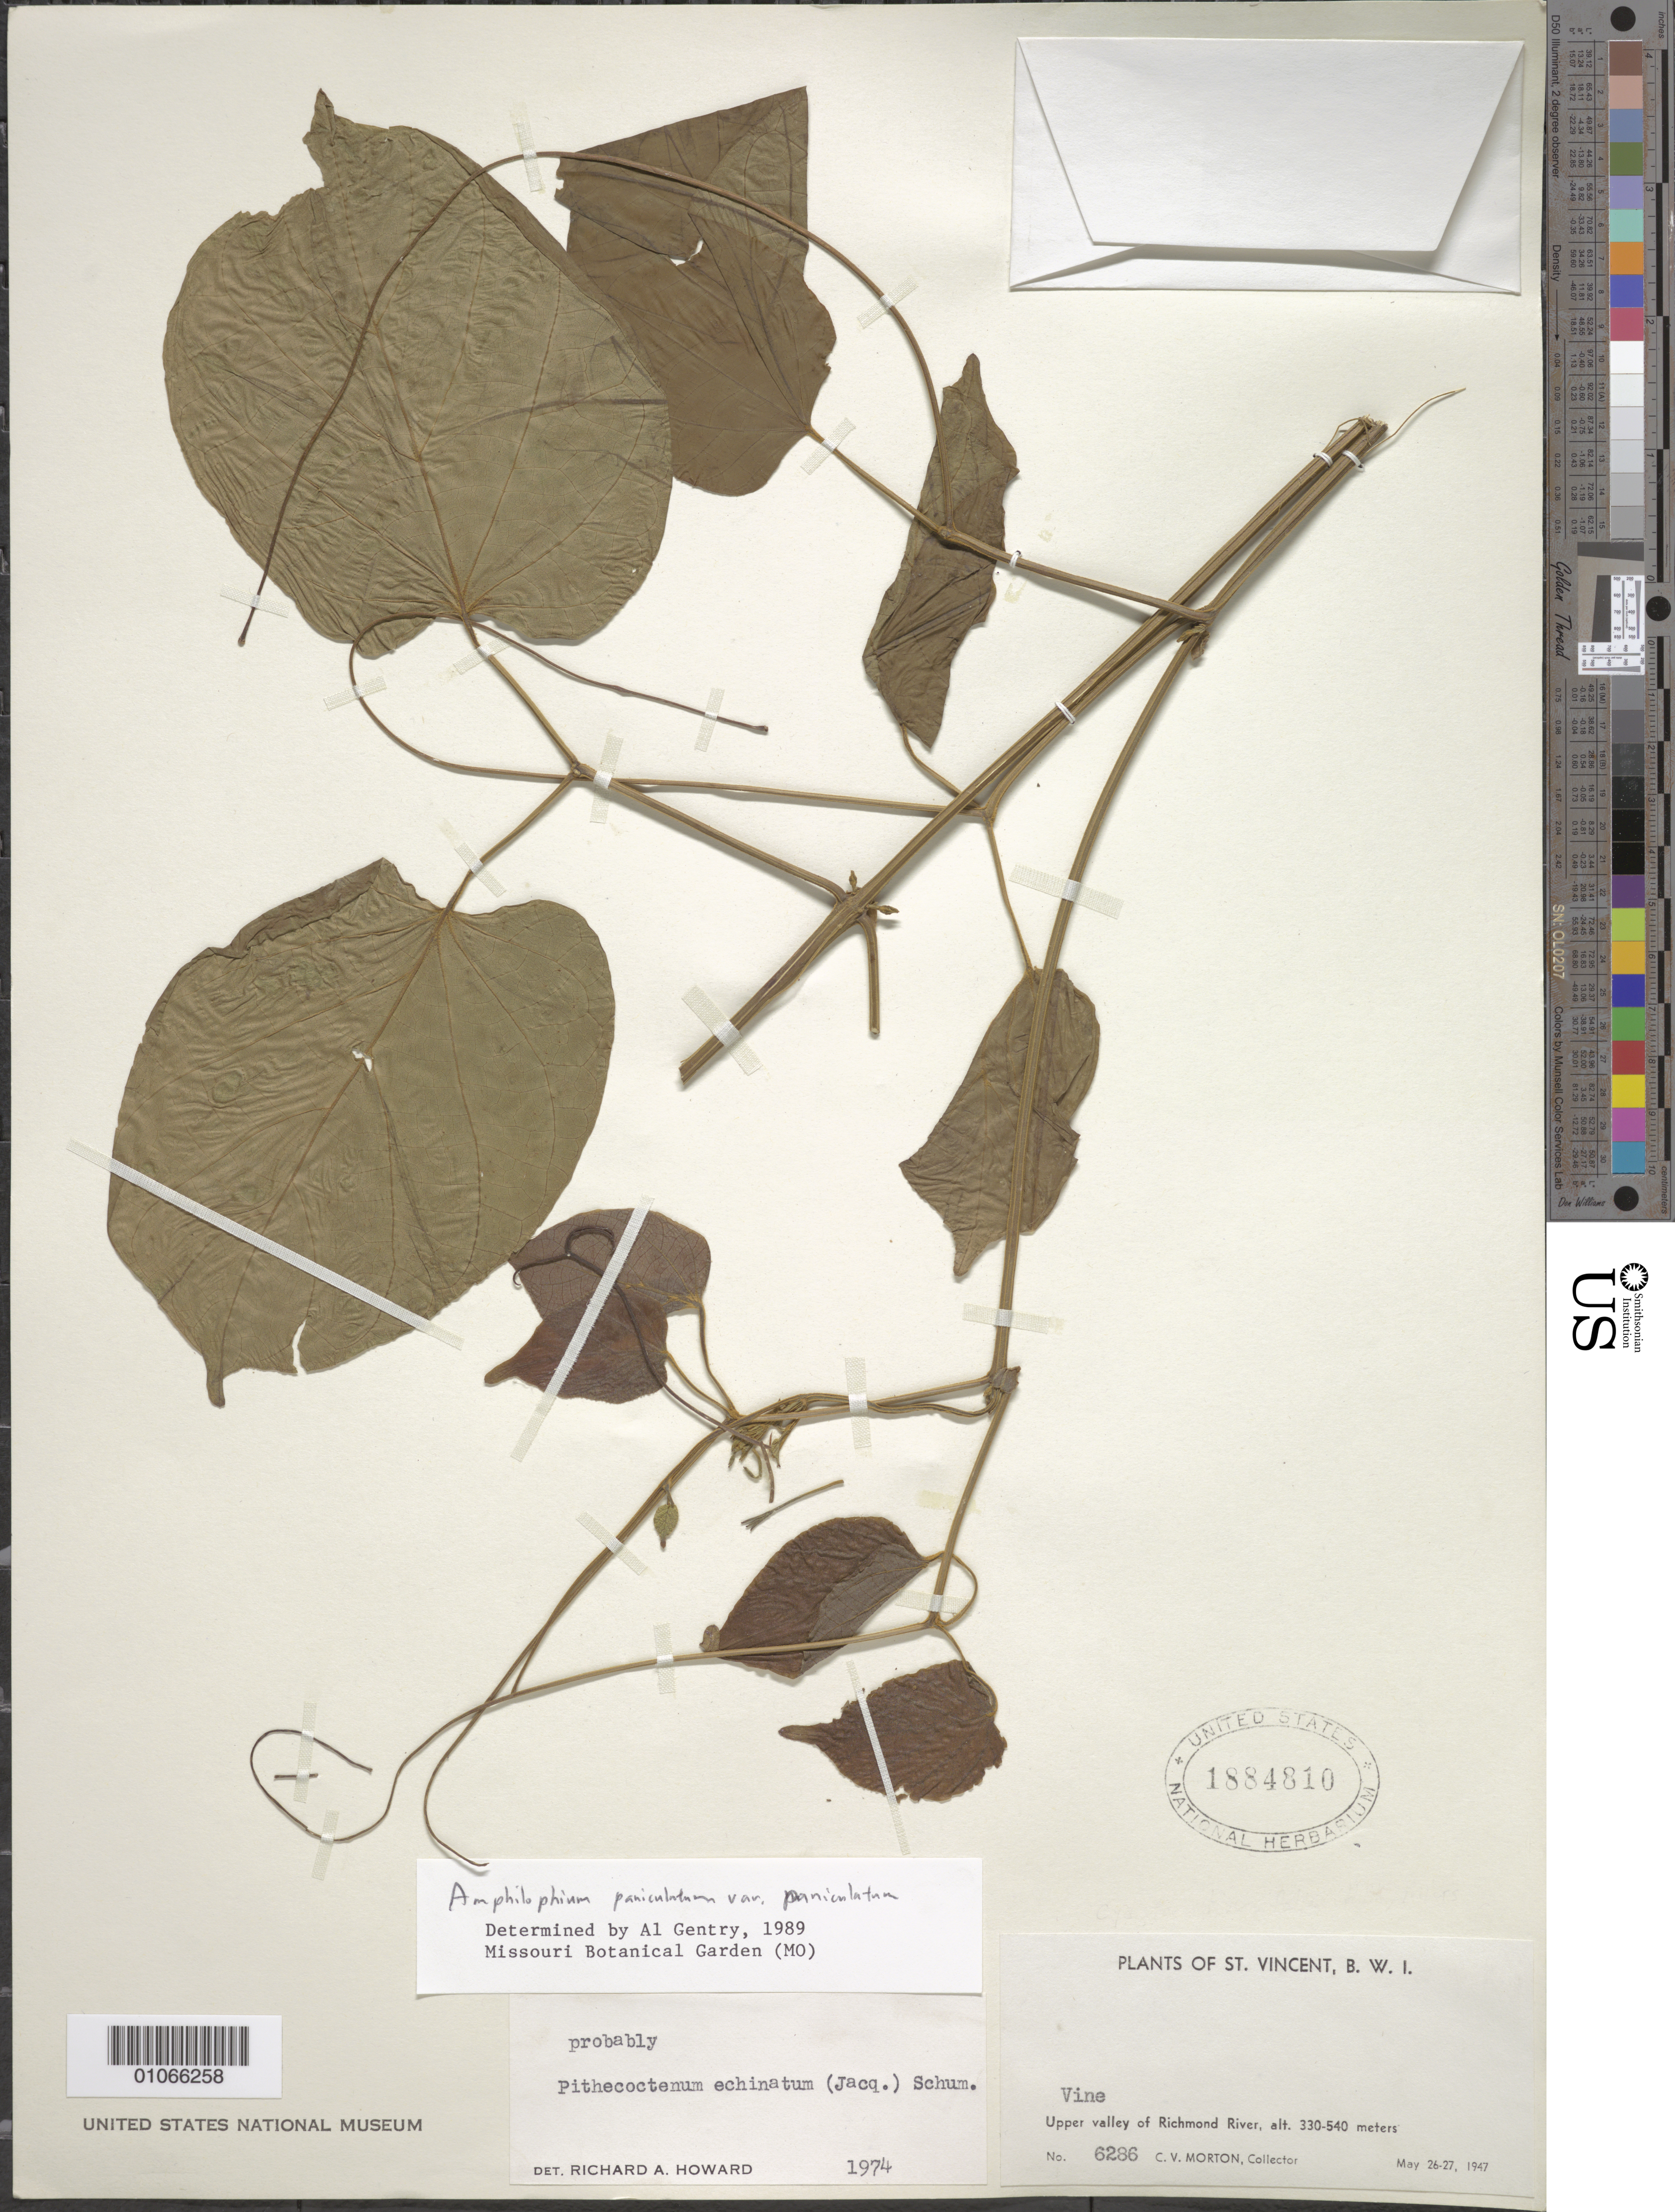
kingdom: Plantae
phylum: Tracheophyta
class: Magnoliopsida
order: Lamiales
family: Bignoniaceae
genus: Amphilophium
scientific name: Amphilophium paniculatum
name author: (L.) Kunth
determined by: Gentry, A. H.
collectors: C. V. Morton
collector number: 6286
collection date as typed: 26 May 1947 to 27 May 1947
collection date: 1947-05-26/1947-05-27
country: St. Vincent - Grenadines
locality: Upper valley of Richmond River.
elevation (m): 330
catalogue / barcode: US 1884810